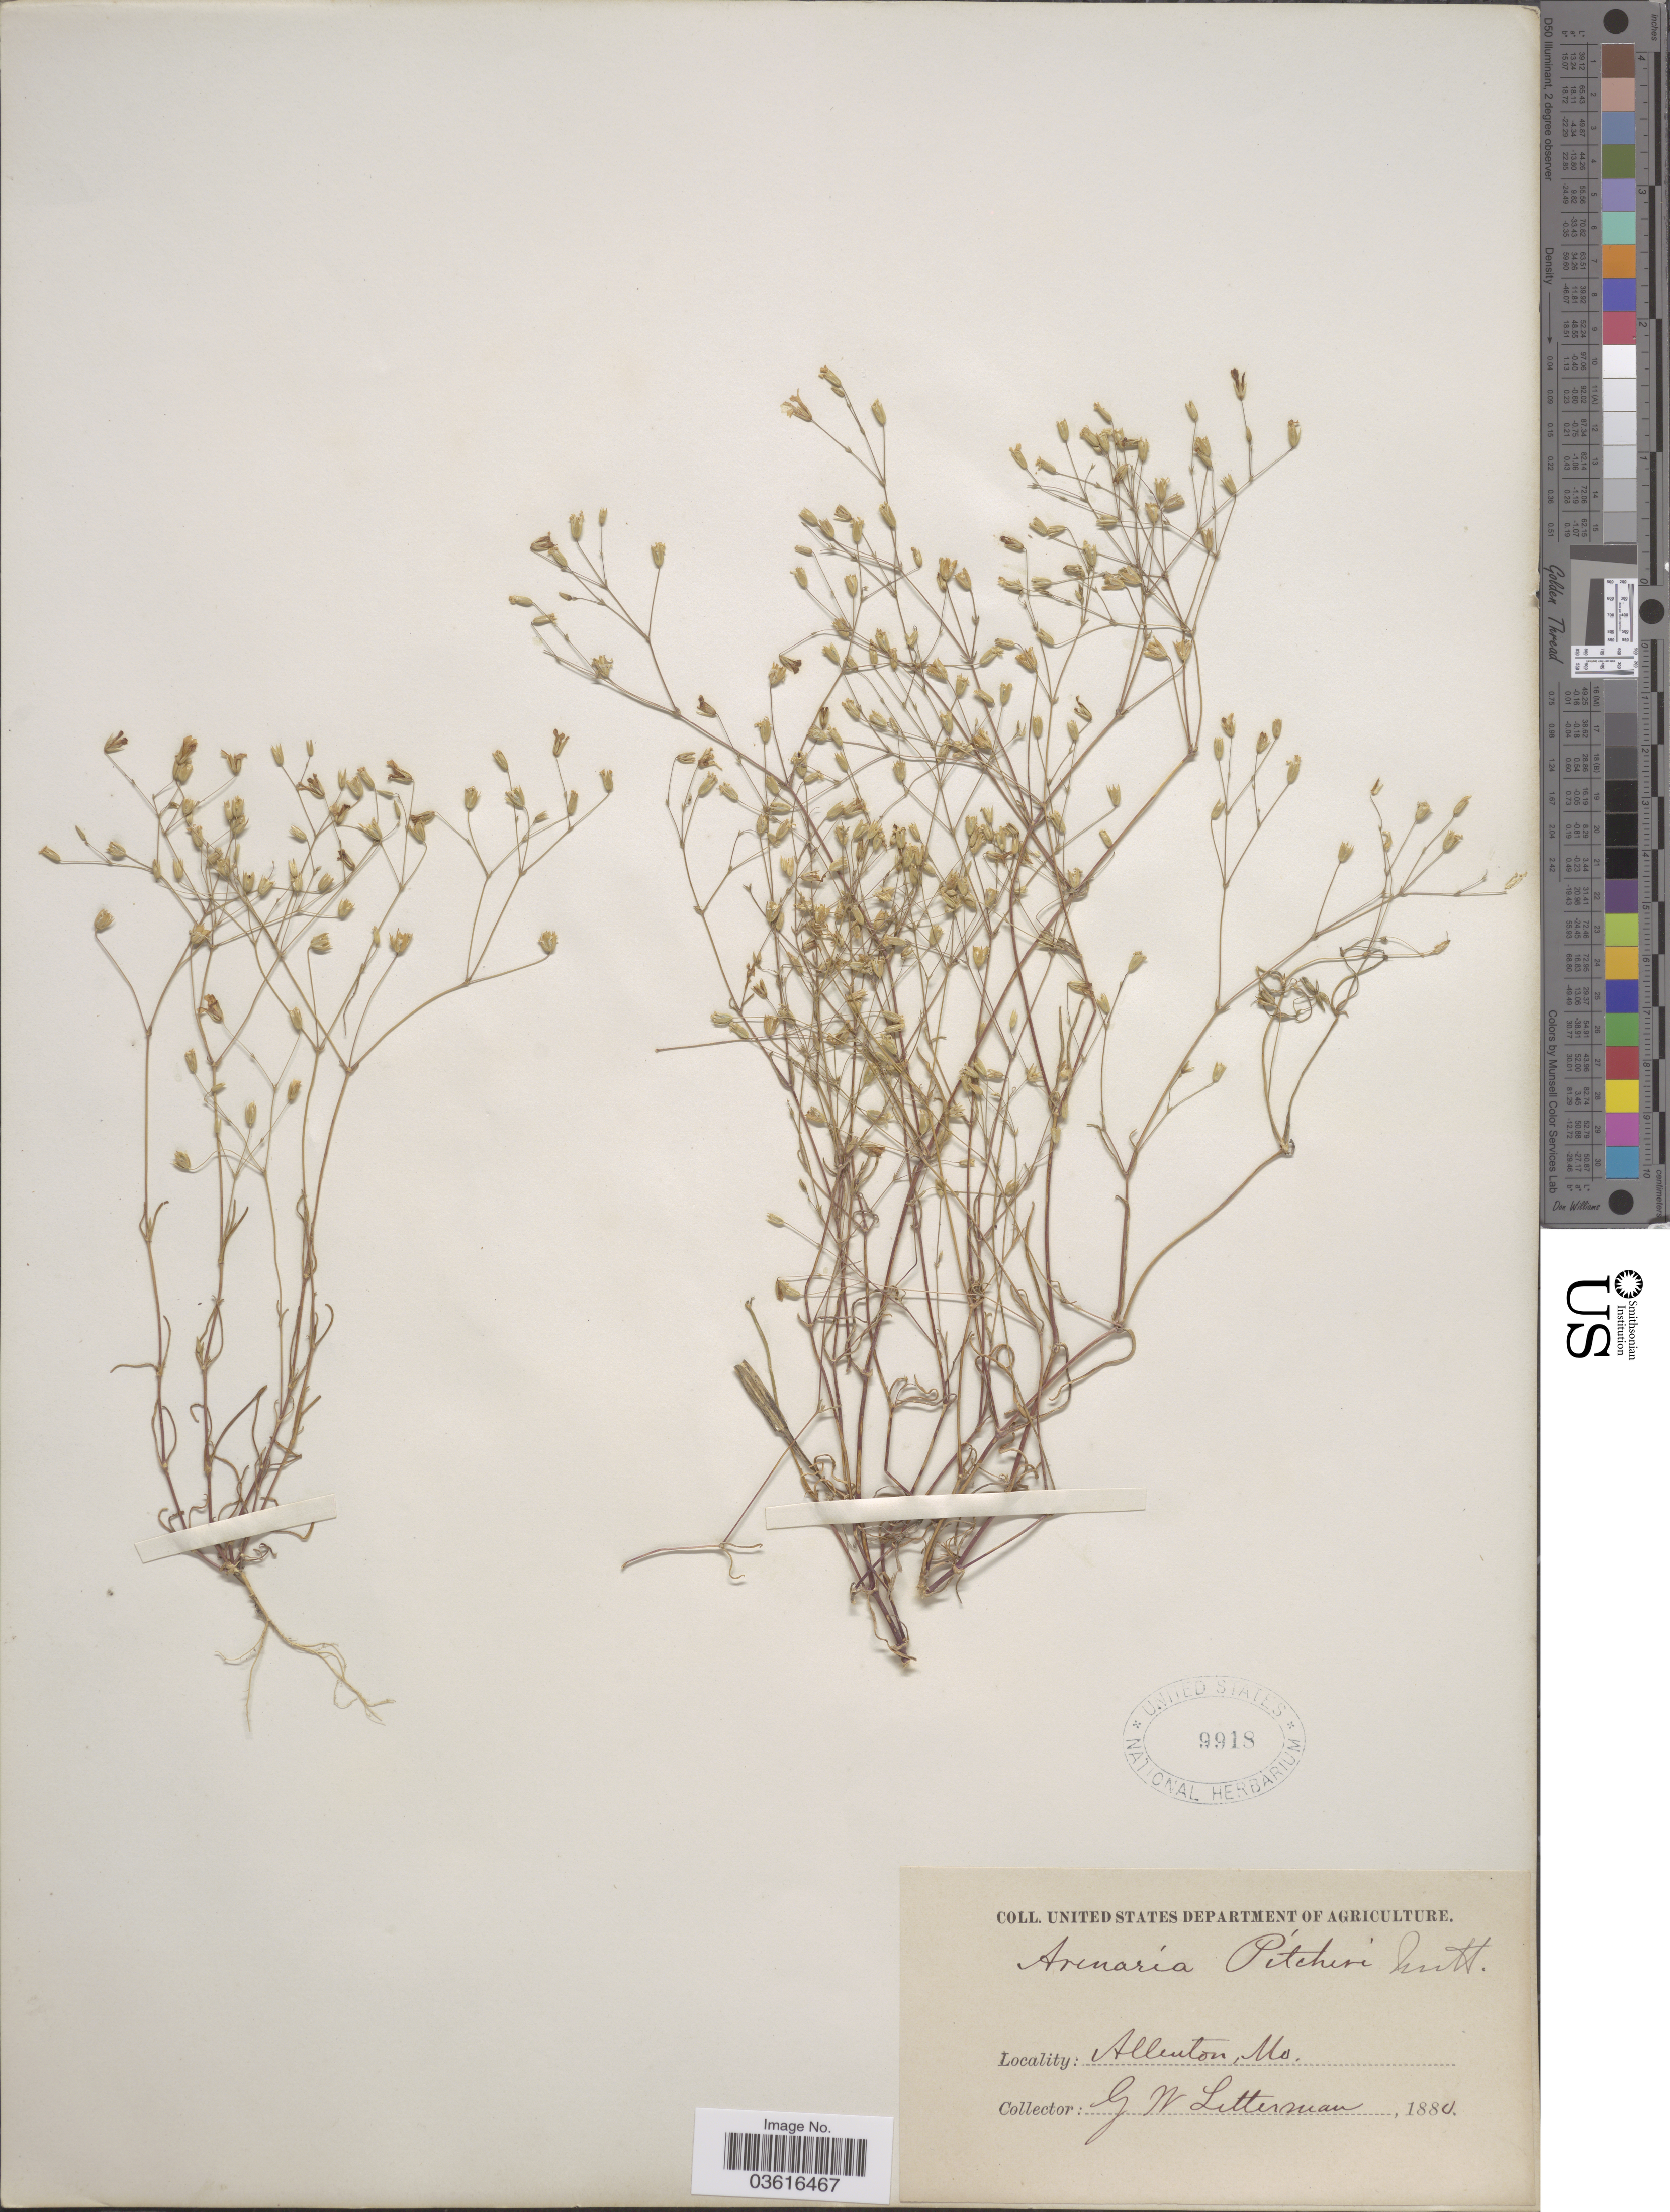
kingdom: Plantae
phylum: Tracheophyta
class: Magnoliopsida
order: Caryophyllales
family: Caryophyllaceae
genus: Minuartia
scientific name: Minuartia patula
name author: (Michx.) Mattf.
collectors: G. W. Letterman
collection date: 1880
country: United States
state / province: Missouri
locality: Allenton.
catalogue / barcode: US 9918